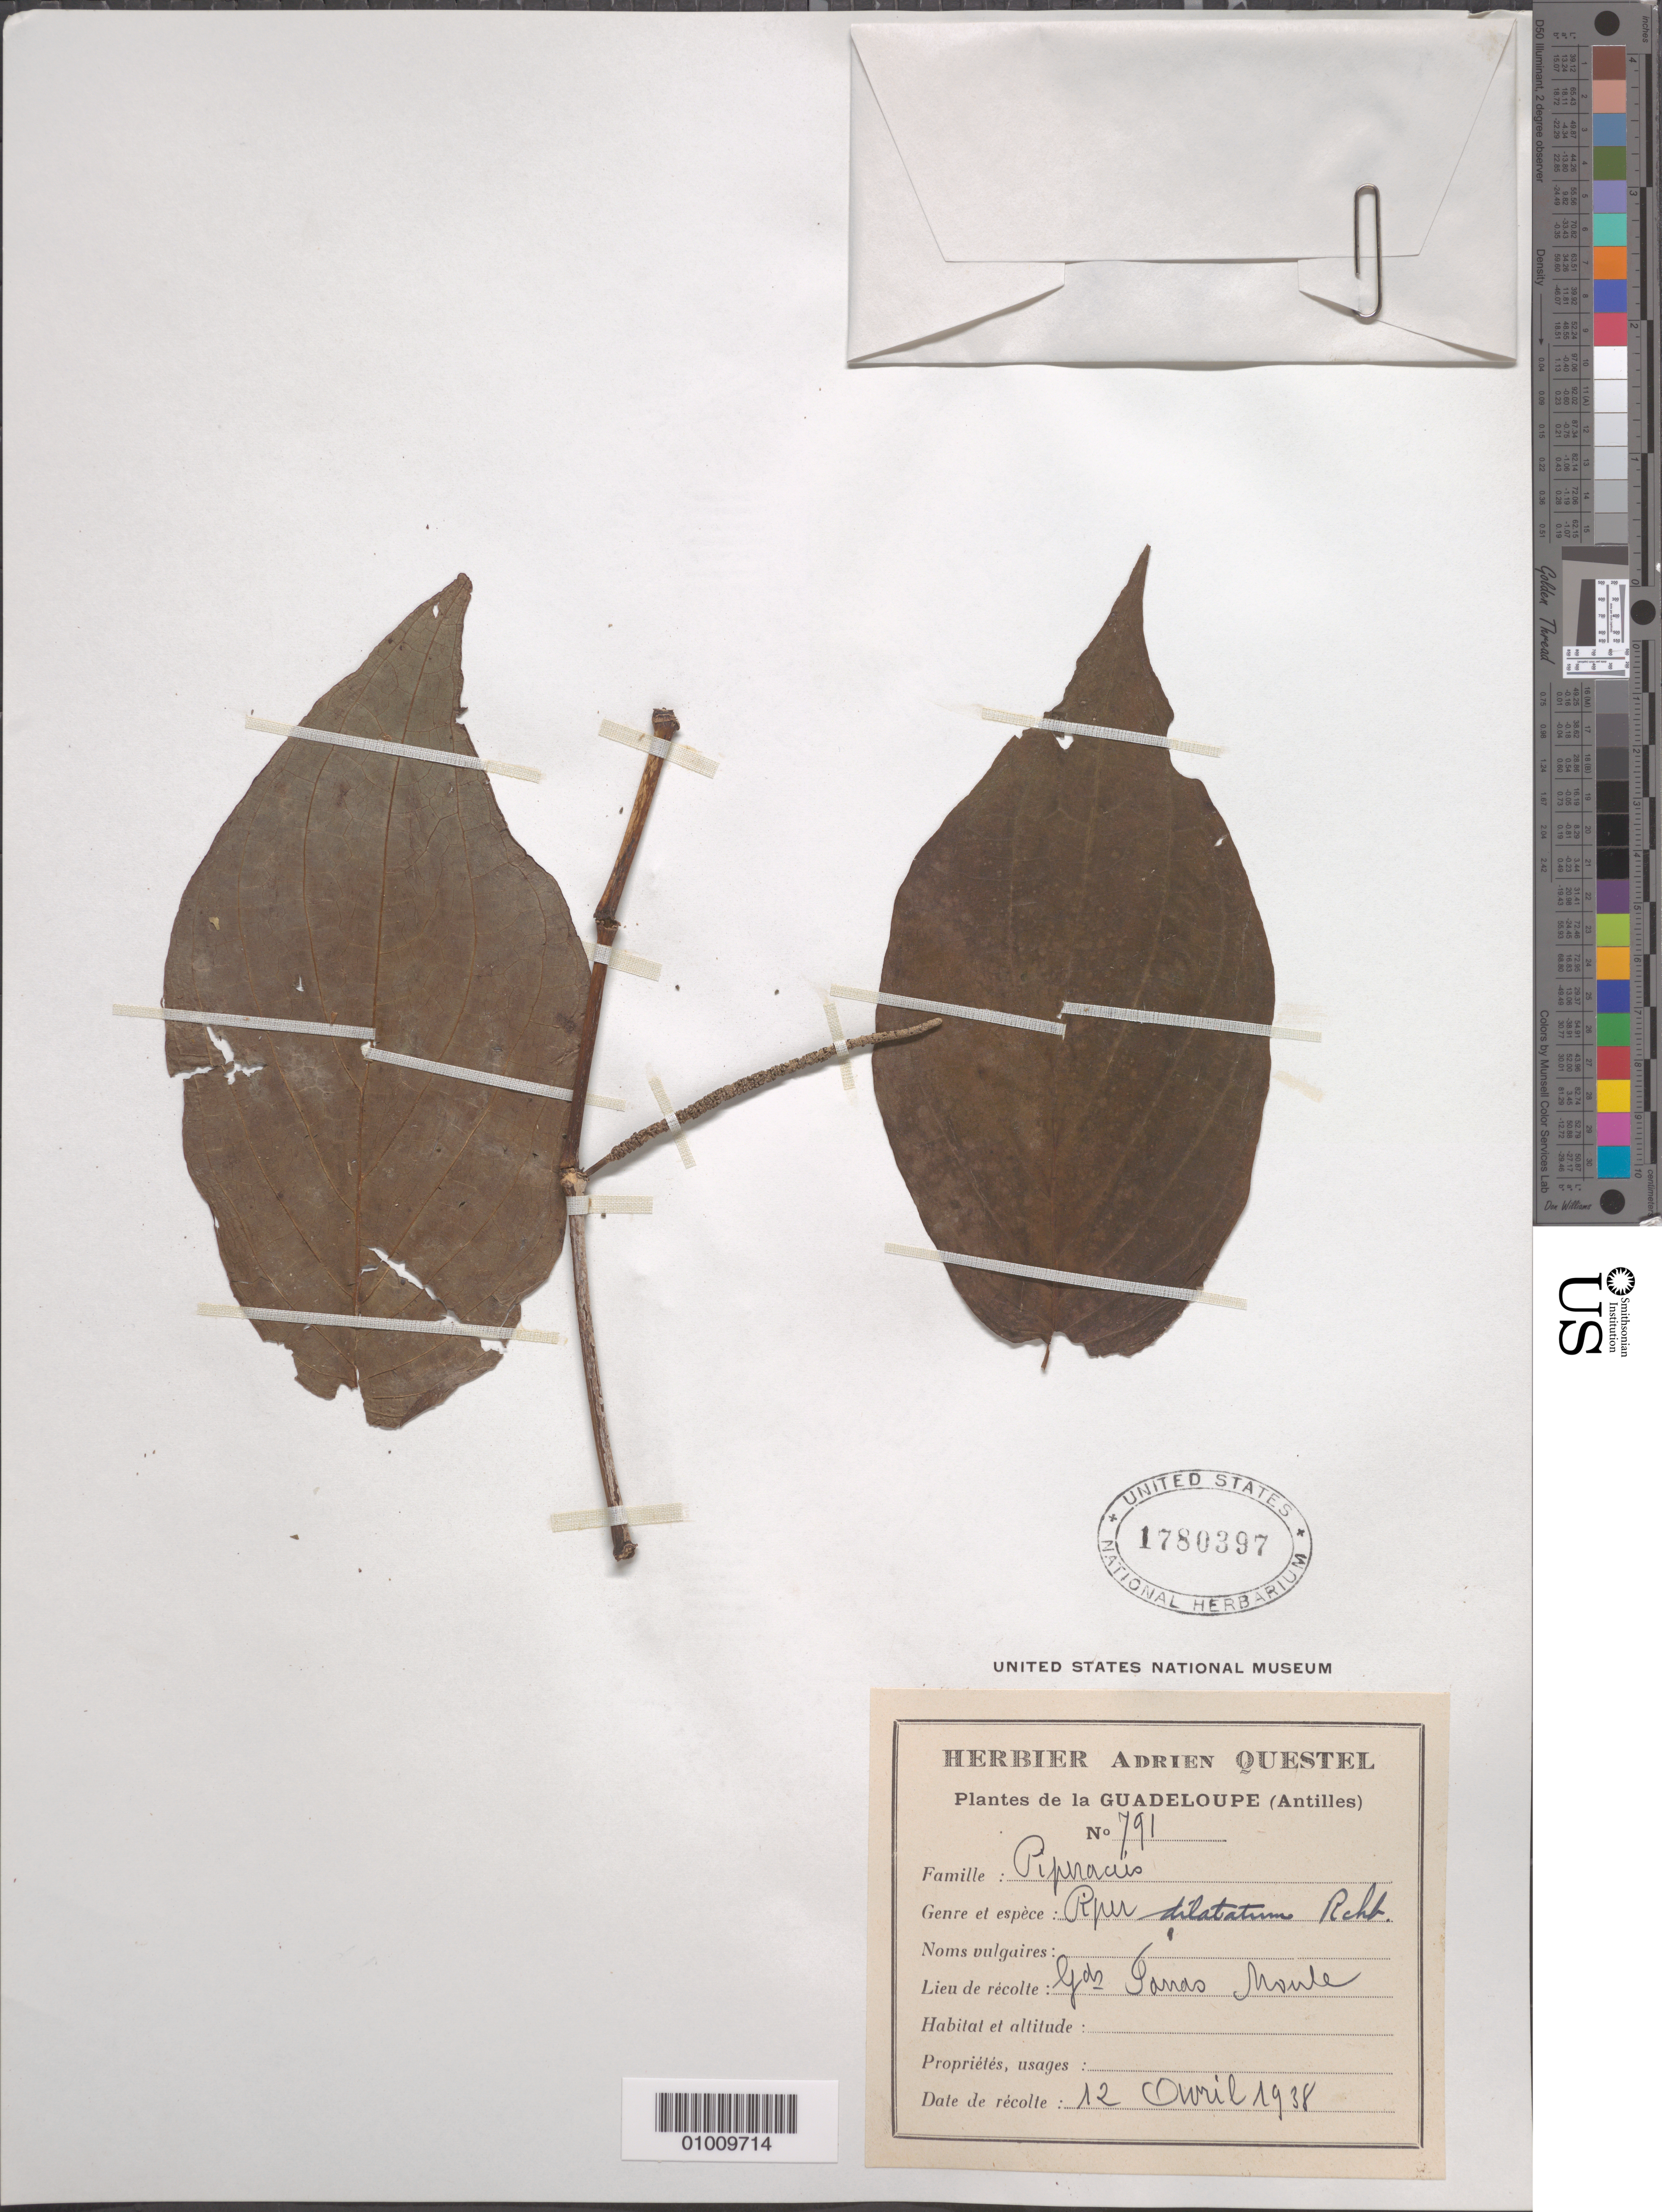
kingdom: Plantae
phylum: Tracheophyta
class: Magnoliopsida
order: Piperales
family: Piperaceae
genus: Piper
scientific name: Piper dilatatum var. dilatatum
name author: Rich.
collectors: A. Questel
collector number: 791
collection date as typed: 12 Apr 1938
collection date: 1938-04-12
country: Guadeloupe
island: Basse Terre [Guadeloupe]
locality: Fanas Monte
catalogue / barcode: US 1780397